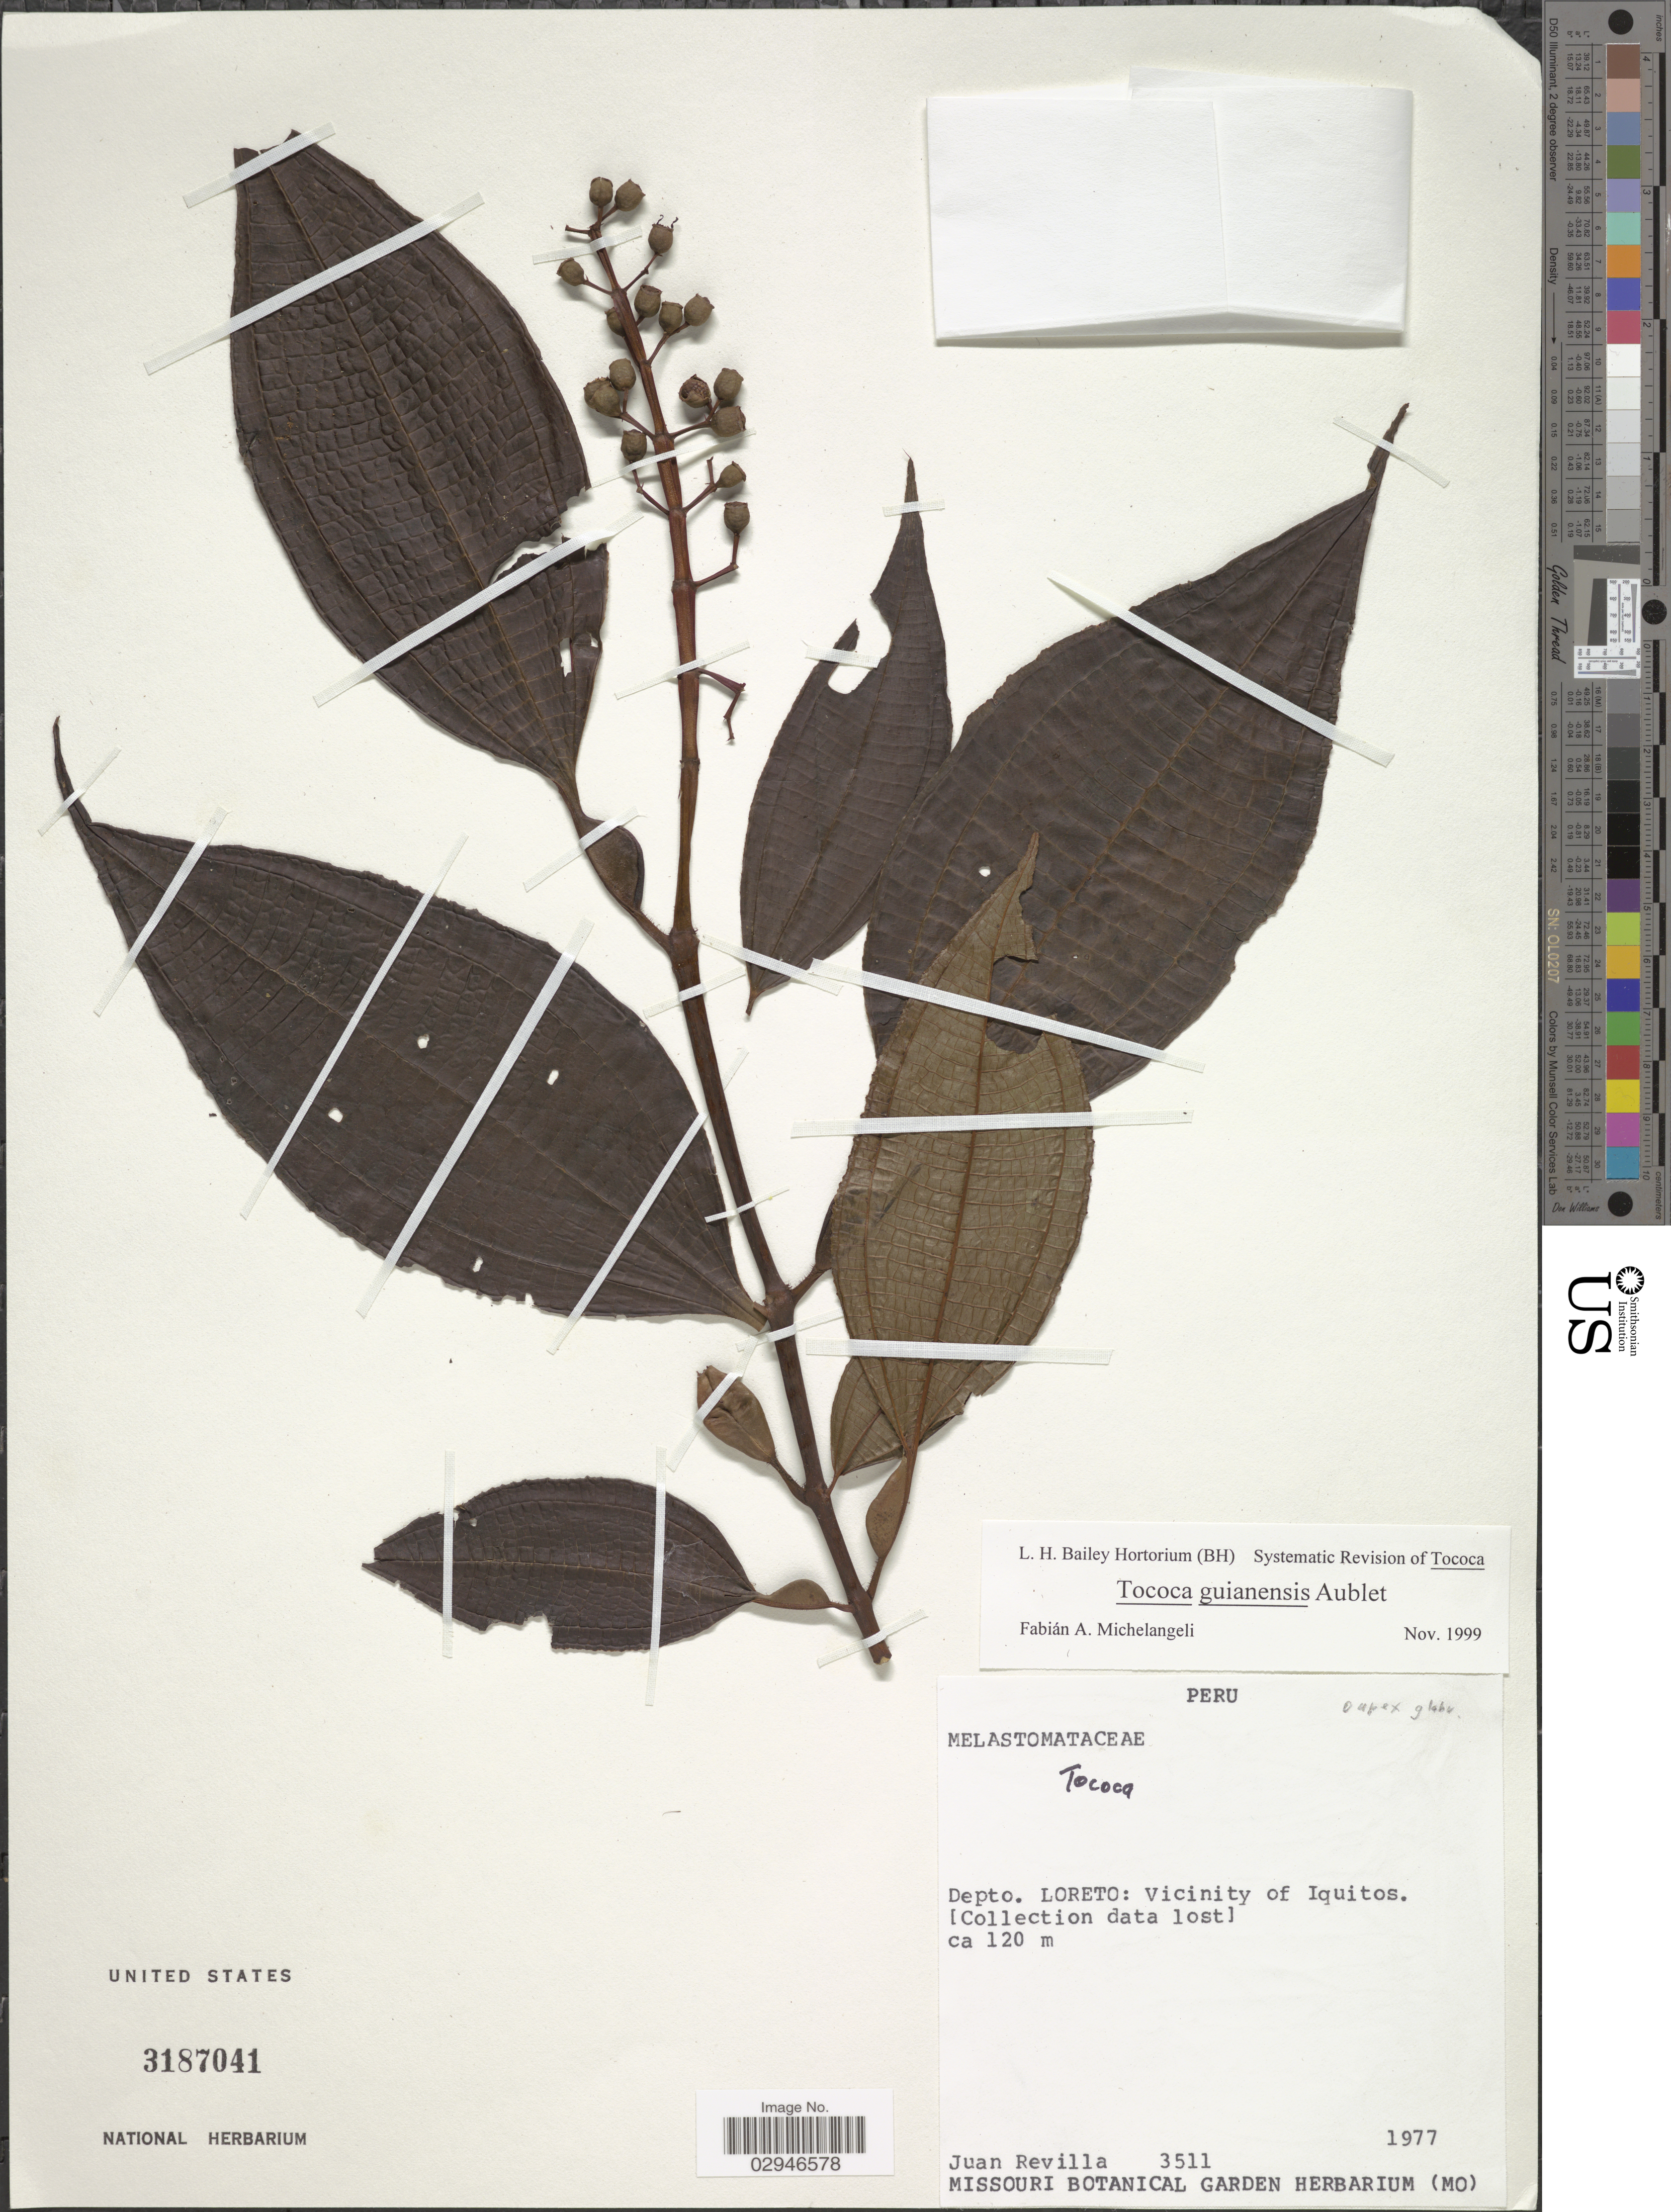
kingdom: Plantae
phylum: Tracheophyta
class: Magnoliopsida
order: Myrtales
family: Melastomataceae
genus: Tococa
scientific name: Tococa guianensis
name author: Aubl.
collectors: J. Revilla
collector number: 3511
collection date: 1977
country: Peru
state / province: Loreto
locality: Depto. Loreto, Vicinity of Iquitos.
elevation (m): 120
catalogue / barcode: US 3187041